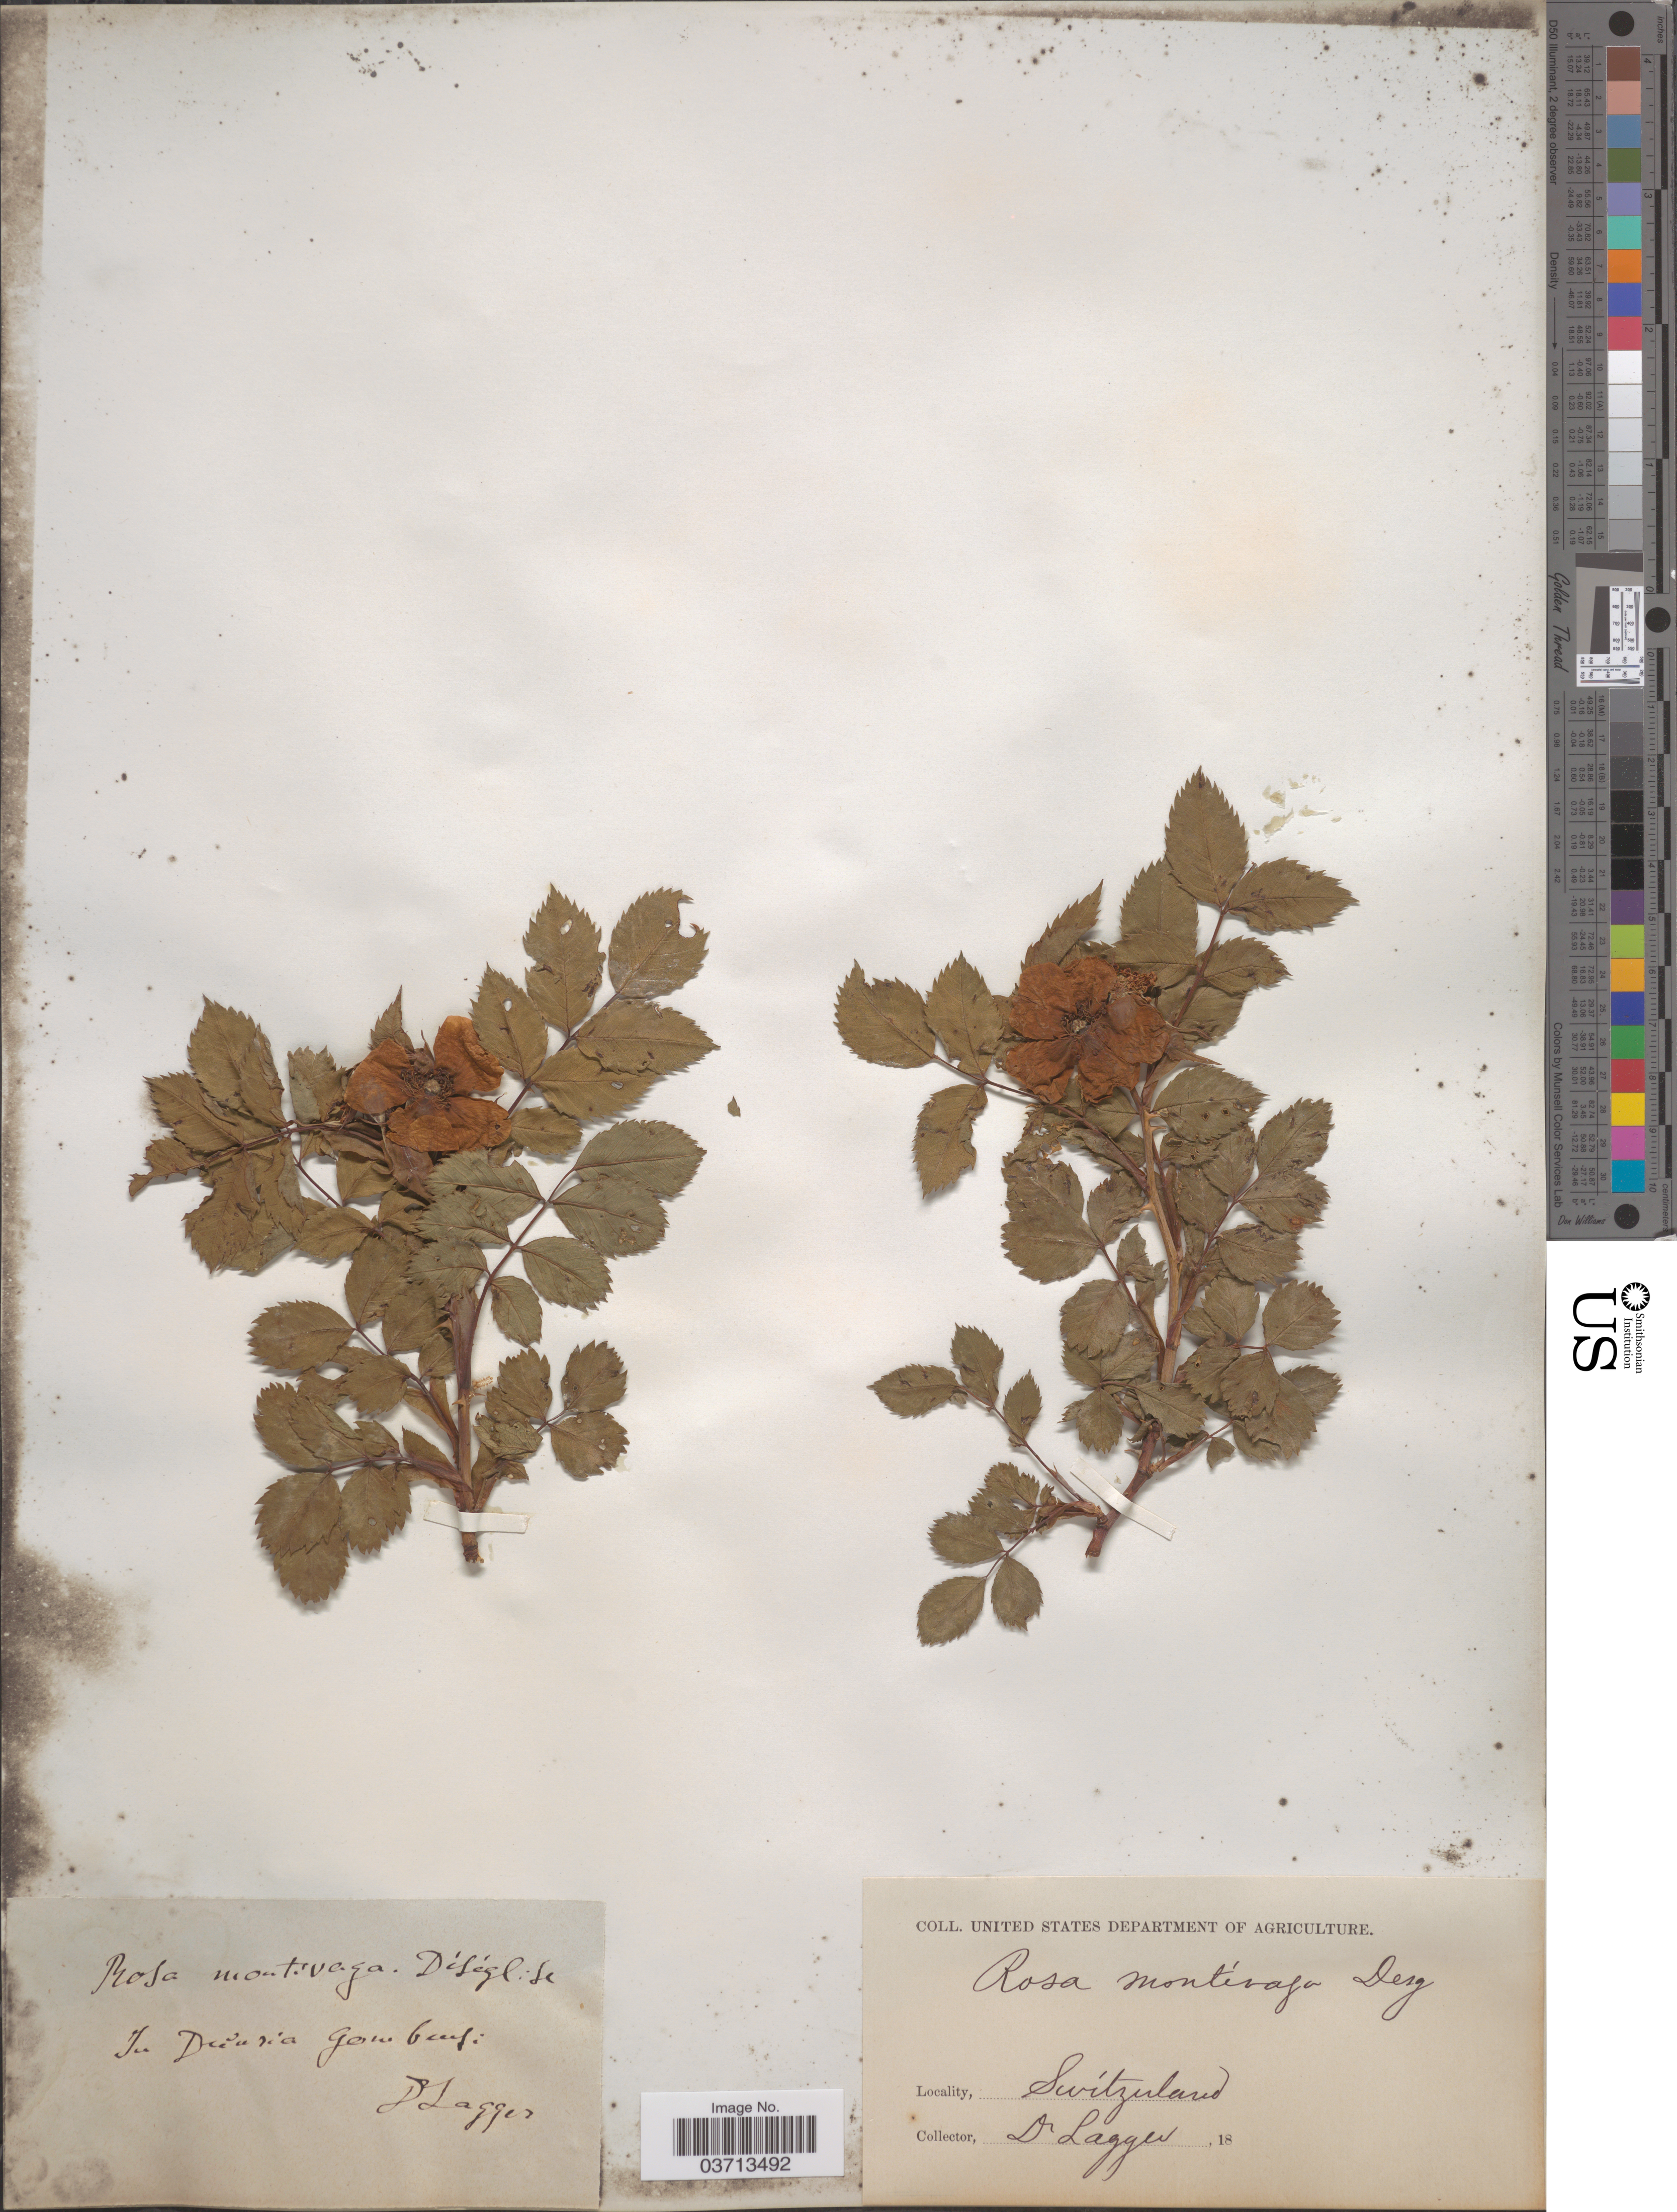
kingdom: Plantae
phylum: Tracheophyta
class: Magnoliopsida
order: Rosales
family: Rosaceae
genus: Rosa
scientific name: Rosa montivaga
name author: Déségl.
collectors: F. J. Lagger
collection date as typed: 18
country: Switzerland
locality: In Dunria Gorbeus. [interpreted]